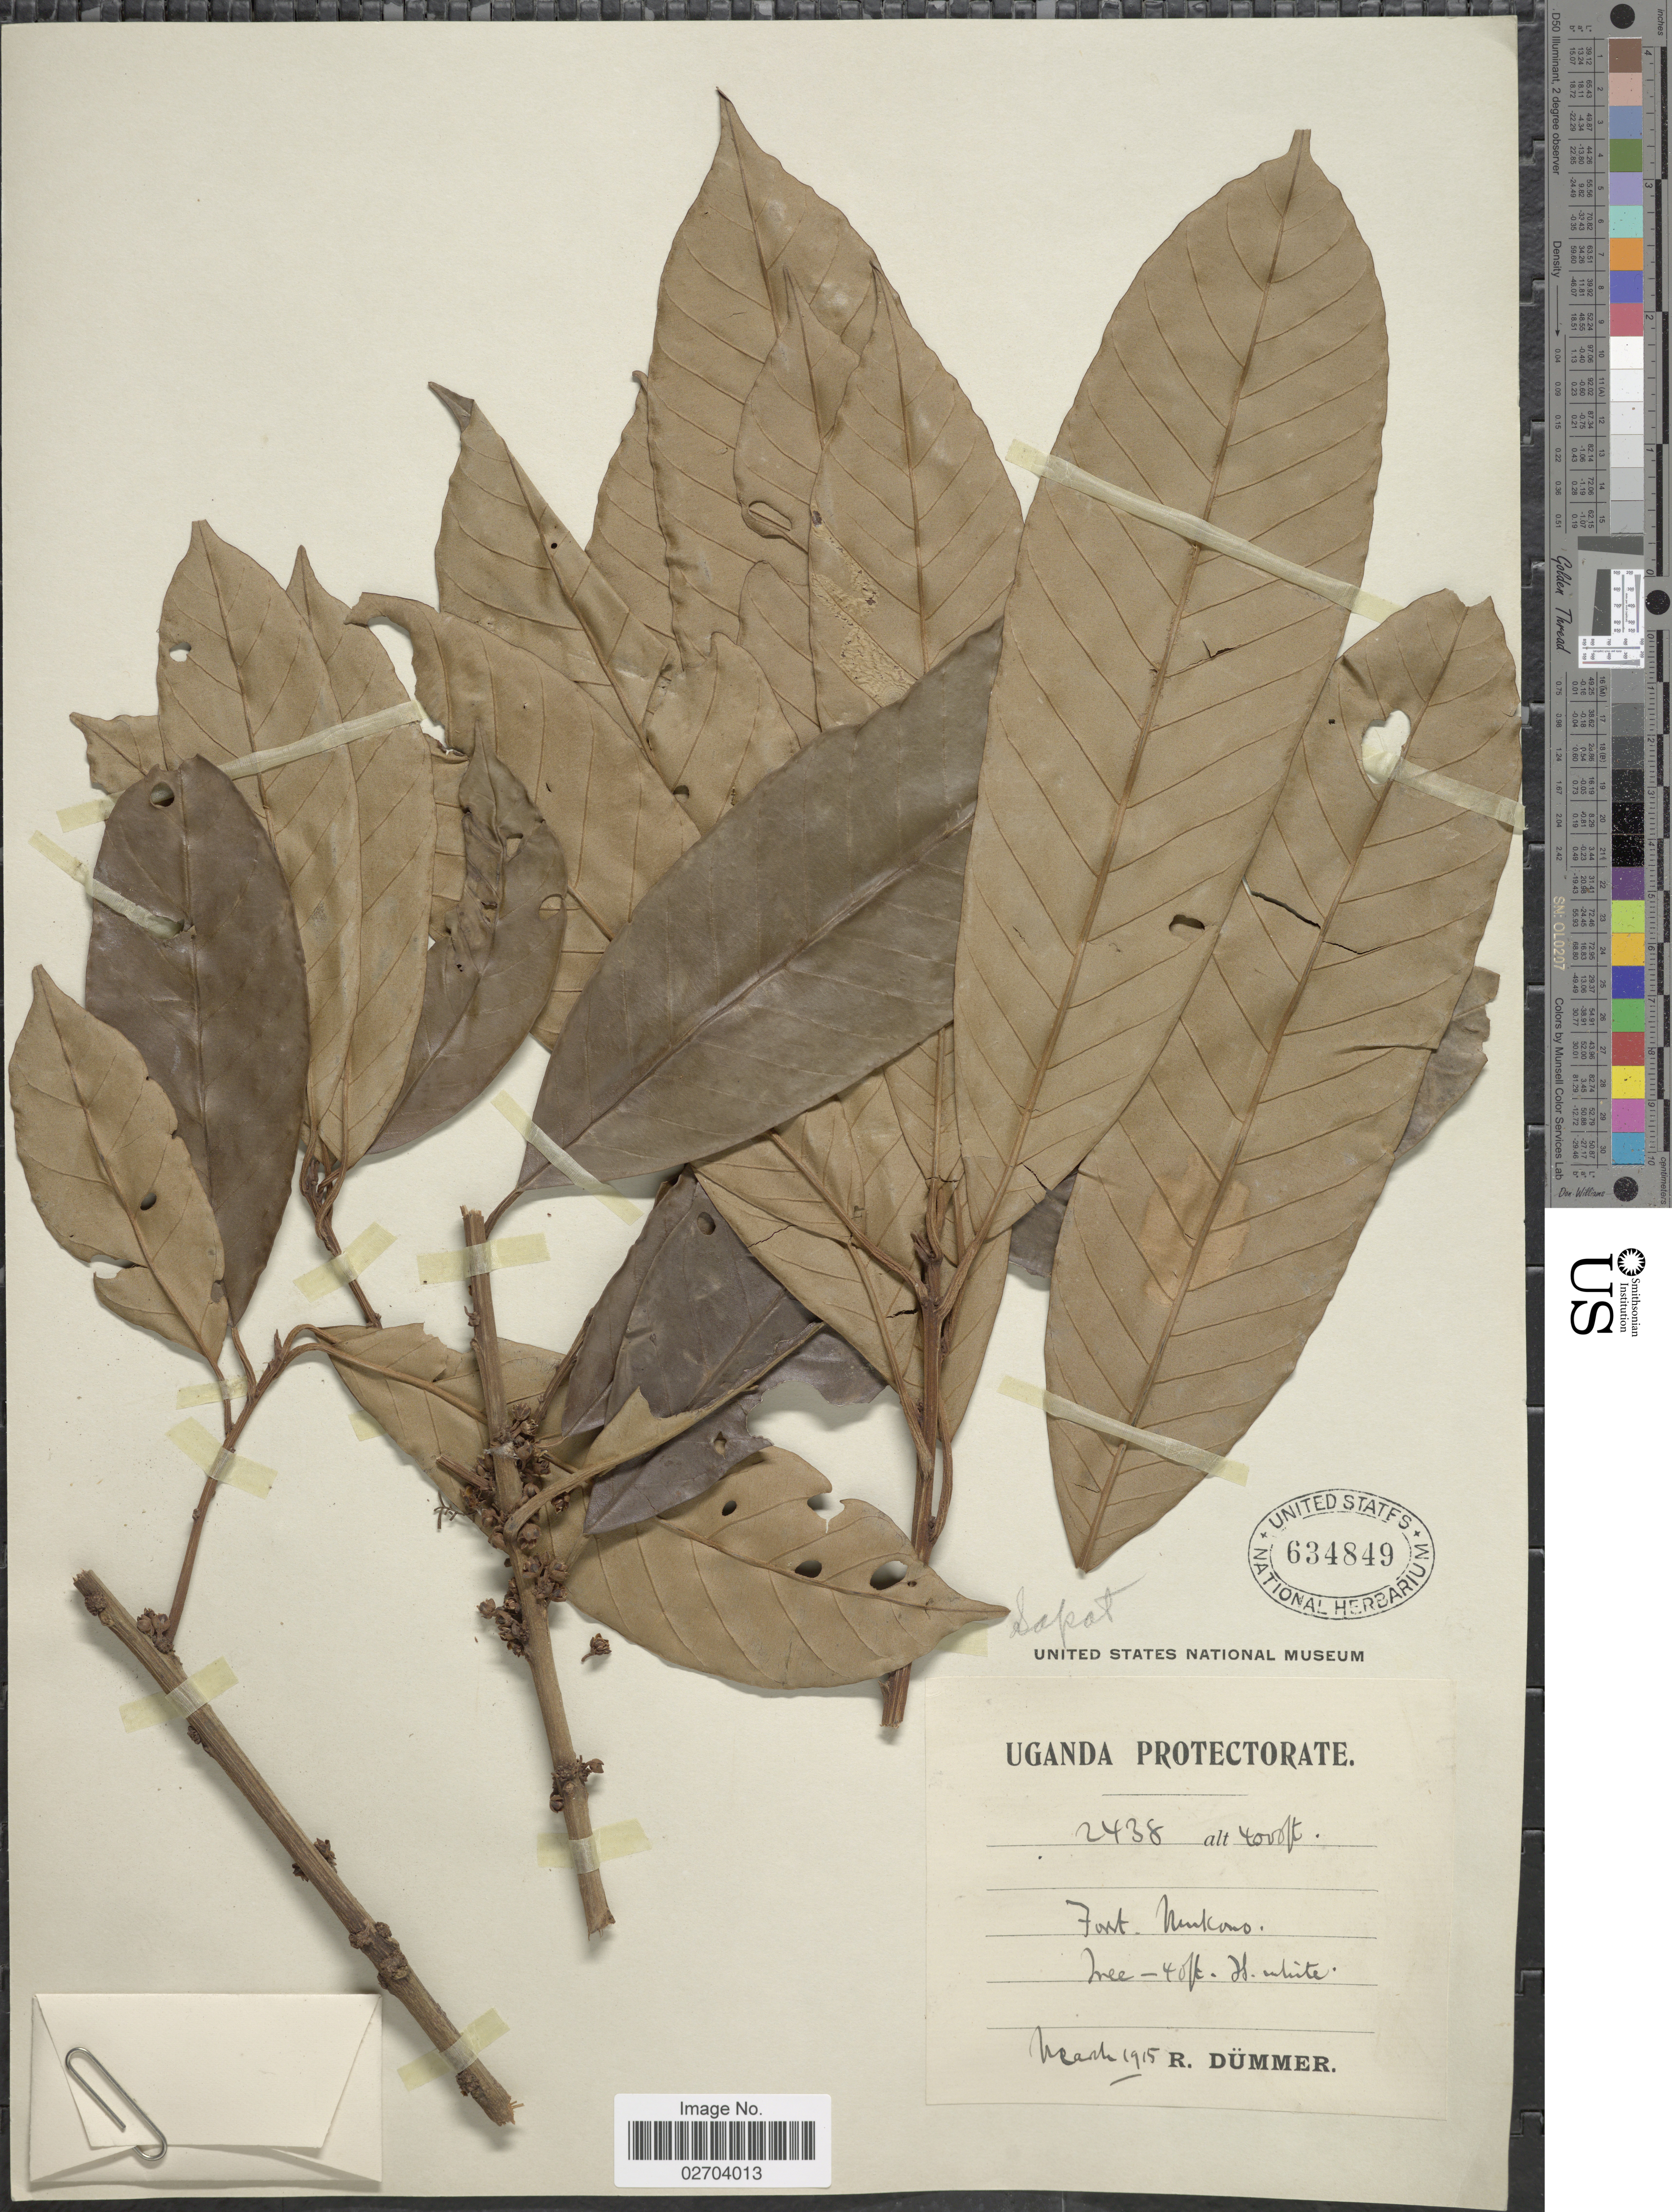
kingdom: Plantae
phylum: Tracheophyta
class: Magnoliopsida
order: Ericales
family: Sapotaceae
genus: Sideroxylon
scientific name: Sideroxylon sp.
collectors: R. Duemmer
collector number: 2438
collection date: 1915-03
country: Uganda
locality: Uganda Protectorate, Forest Mukono.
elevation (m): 1219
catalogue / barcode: US 634849